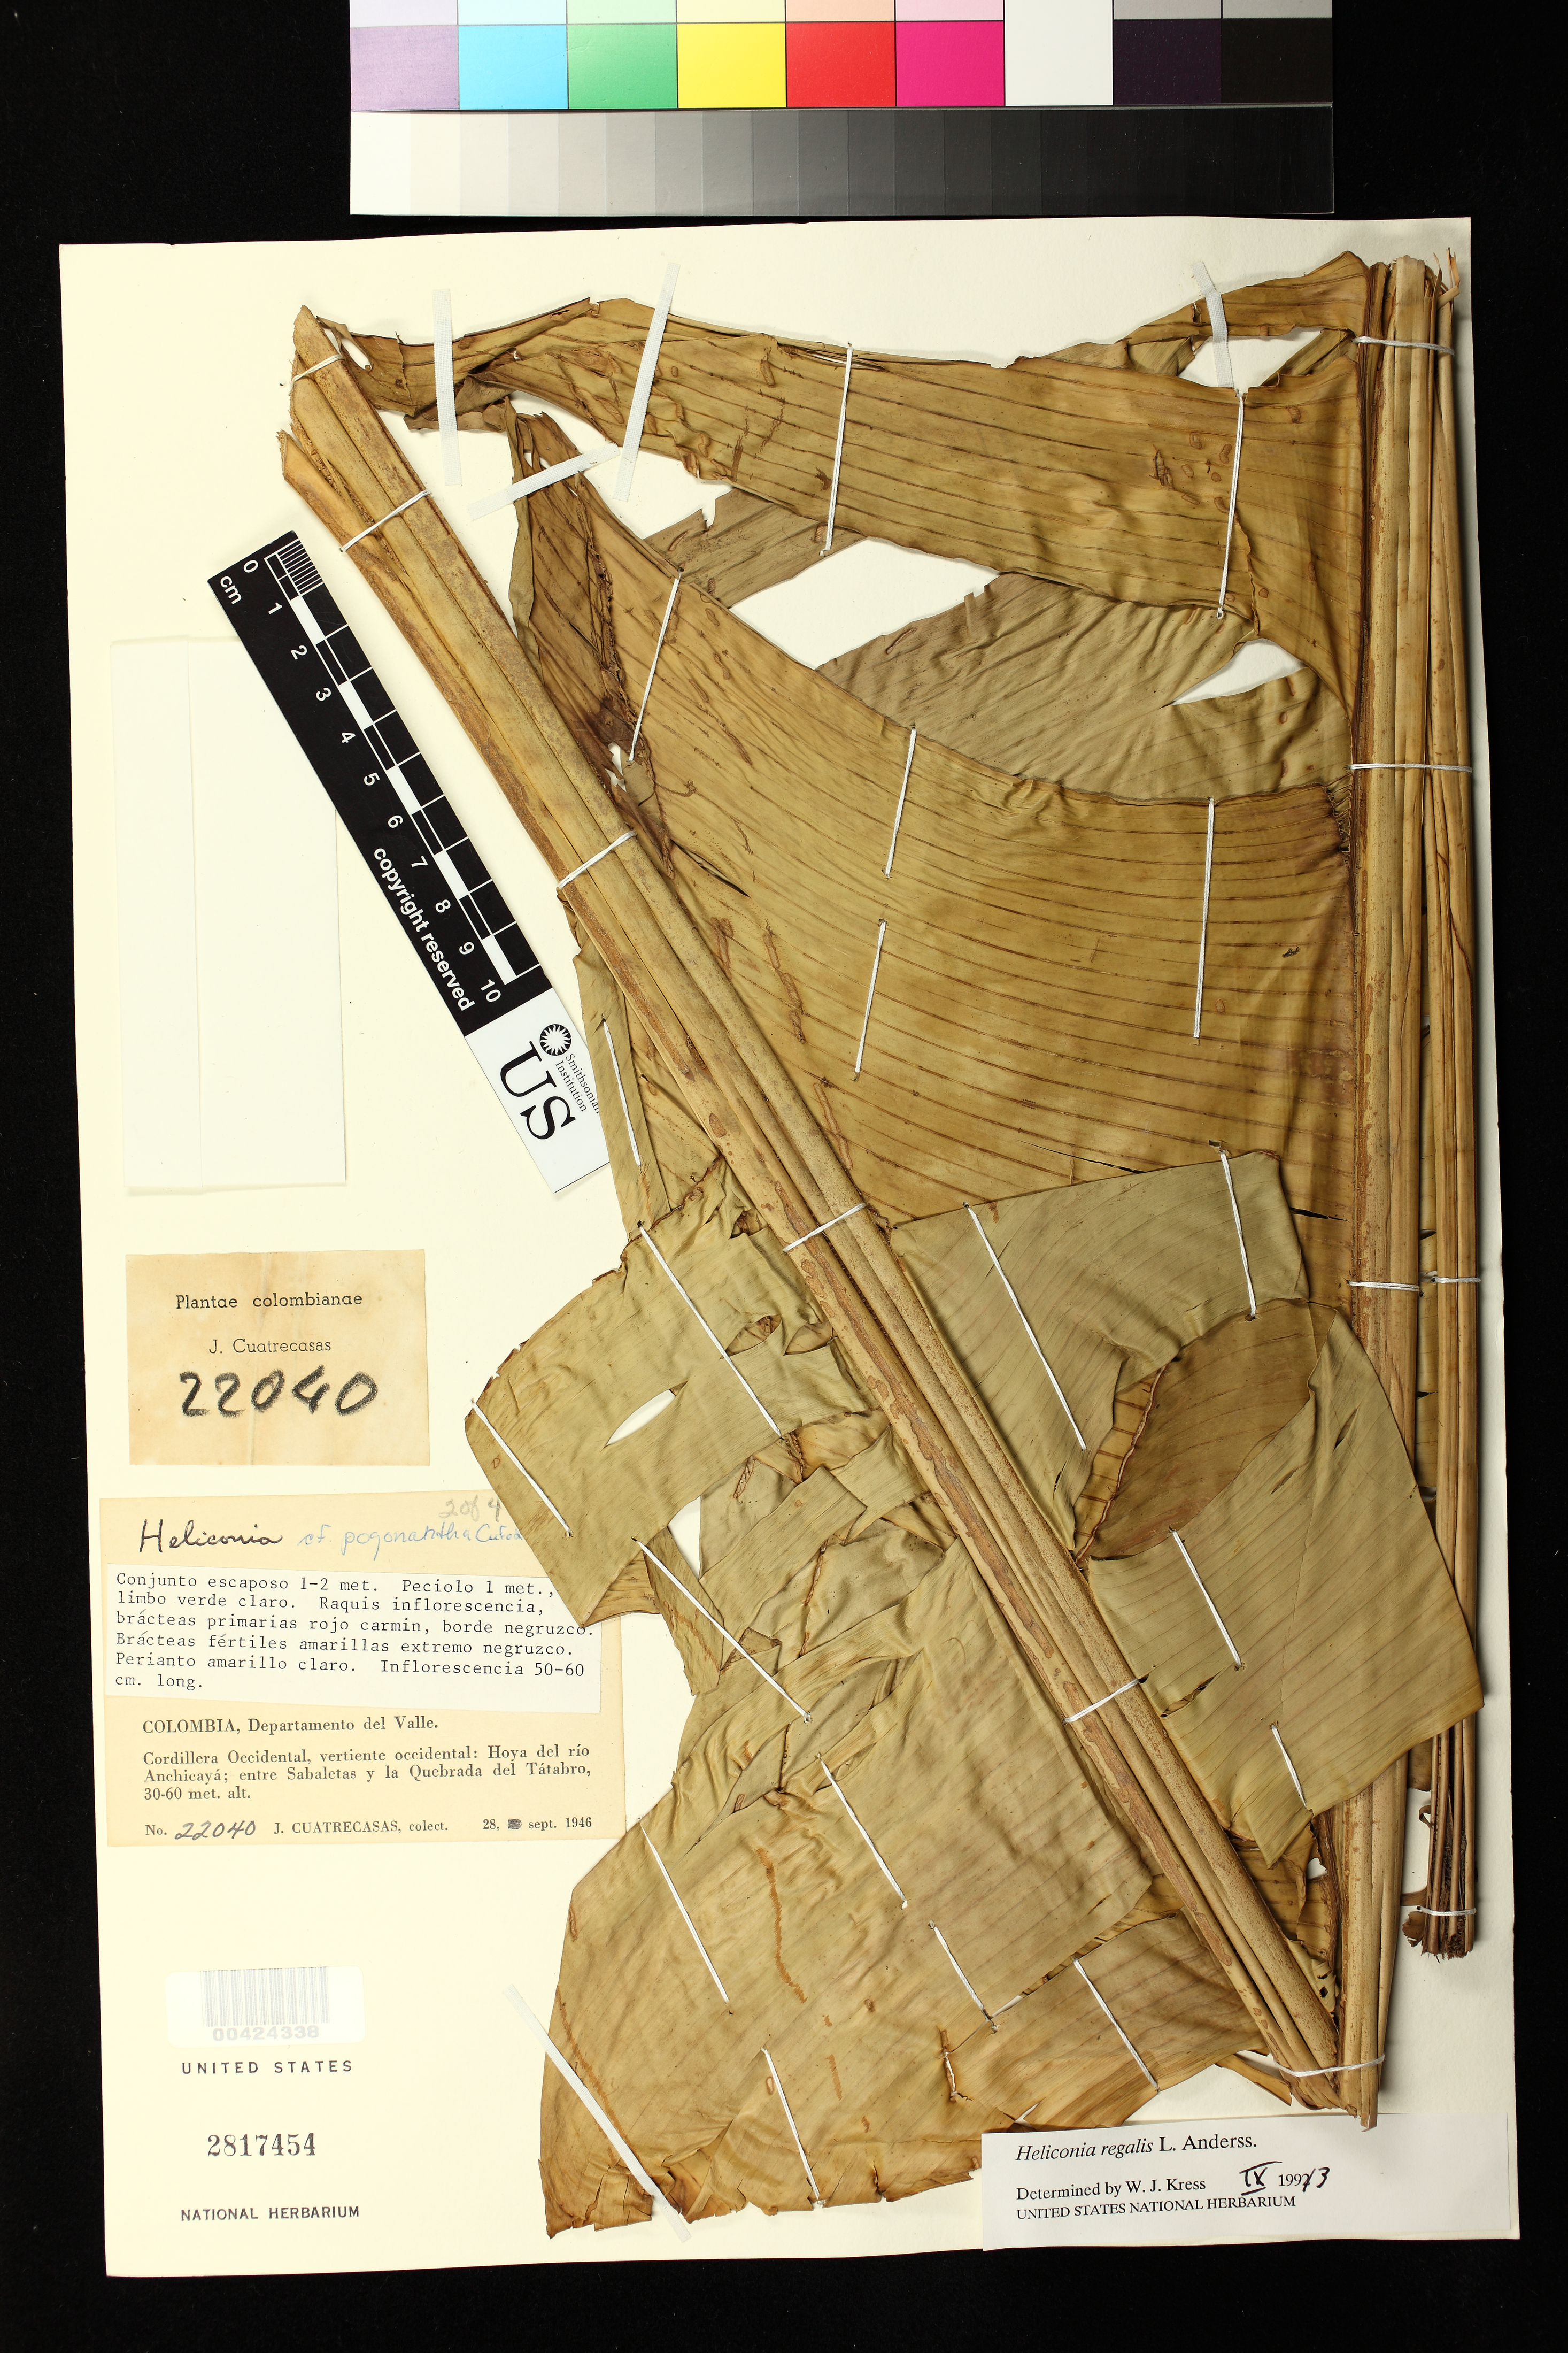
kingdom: Plantae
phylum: Tracheophyta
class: Liliopsida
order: Zingiberales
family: Heliconiaceae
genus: Heliconia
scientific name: Heliconia regalis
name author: L. Andersson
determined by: Kress, W. J., (US), Smithsonian Institution - National Museum of Natural History (UNITED STATES)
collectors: J. Cuatrecasas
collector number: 22040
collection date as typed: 28 Sep 1946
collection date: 1946-09-28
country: Colombia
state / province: Valle del Cauca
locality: Entre Sabaletas y la Quebrada del tatabro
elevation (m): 30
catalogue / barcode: US 2817454